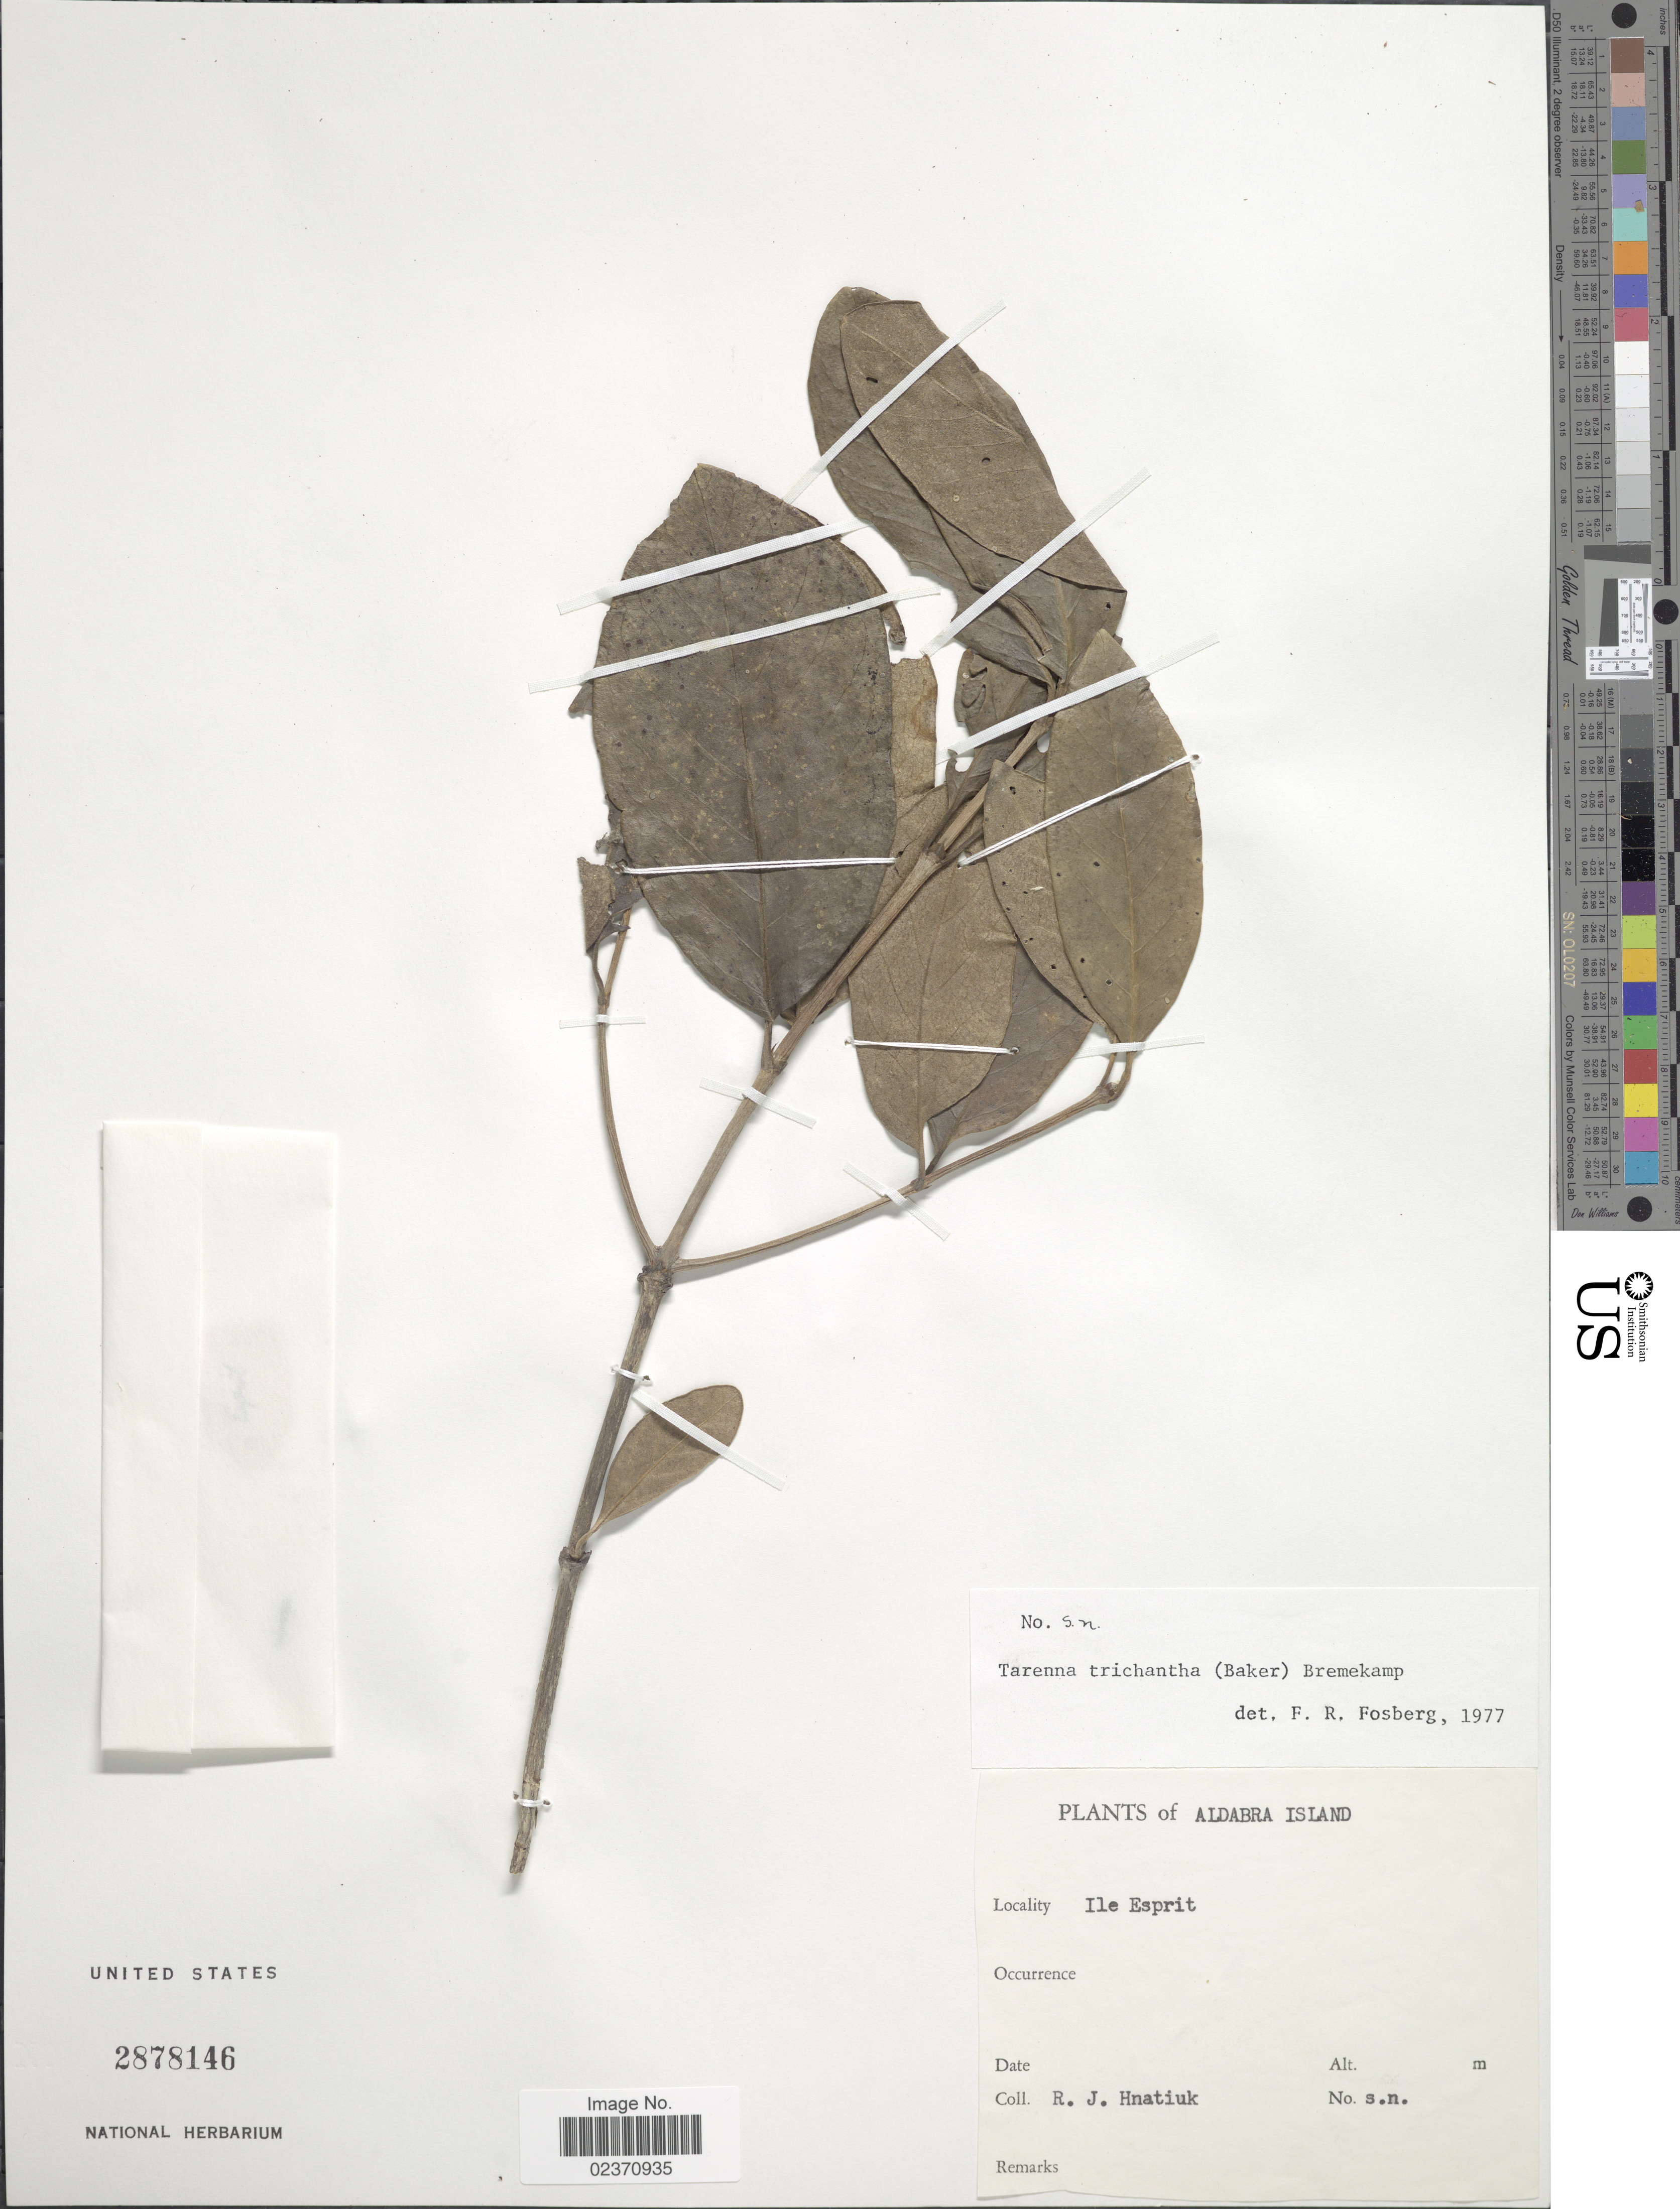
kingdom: Plantae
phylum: Tracheophyta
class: Magnoliopsida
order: Gentianales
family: Rubiaceae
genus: Paracephaelis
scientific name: Paracephaelis trichantha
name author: (Baker) De Block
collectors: R. Hnatiuk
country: Seychelles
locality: Aldabra Island, Ile Esprit.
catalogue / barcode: US 2878146